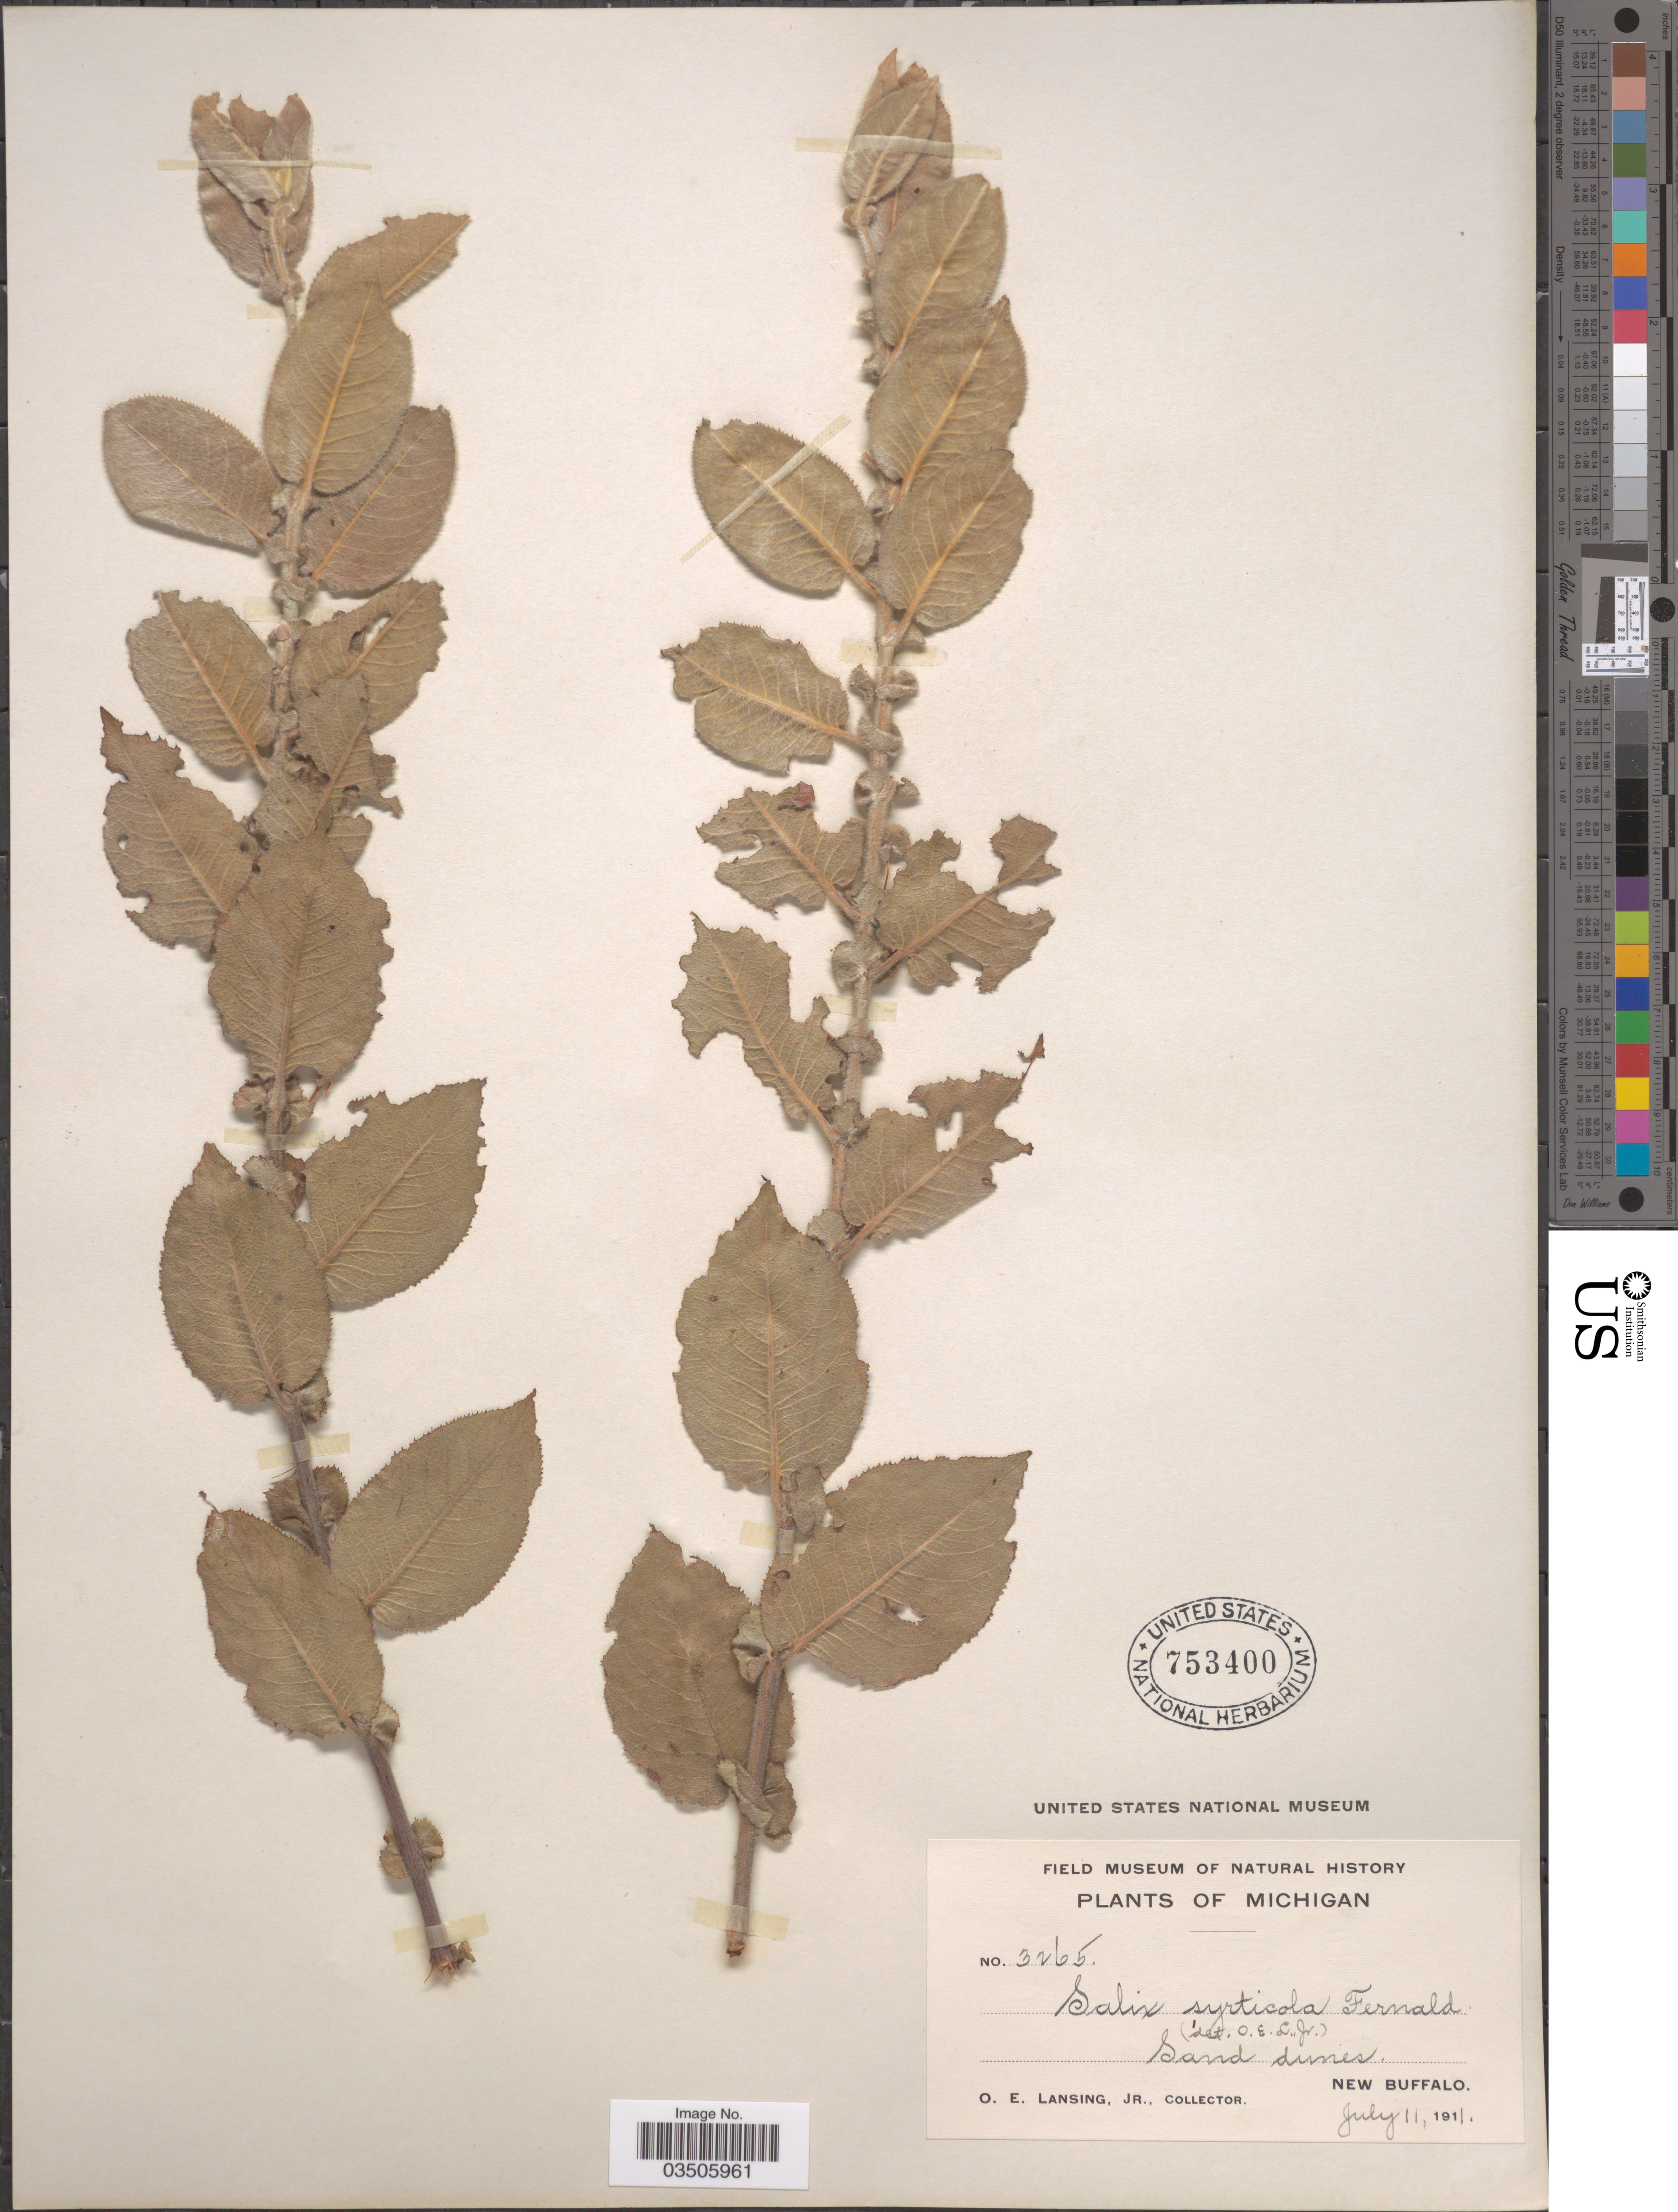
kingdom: Plantae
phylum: Tracheophyta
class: Magnoliopsida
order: Malpighiales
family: Salicaceae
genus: Salix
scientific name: Salix syrticola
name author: Fernald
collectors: O. Lansing Jr.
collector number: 3265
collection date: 1911-07-11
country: United States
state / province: Michigan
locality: New Buffalo.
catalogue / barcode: US 753400